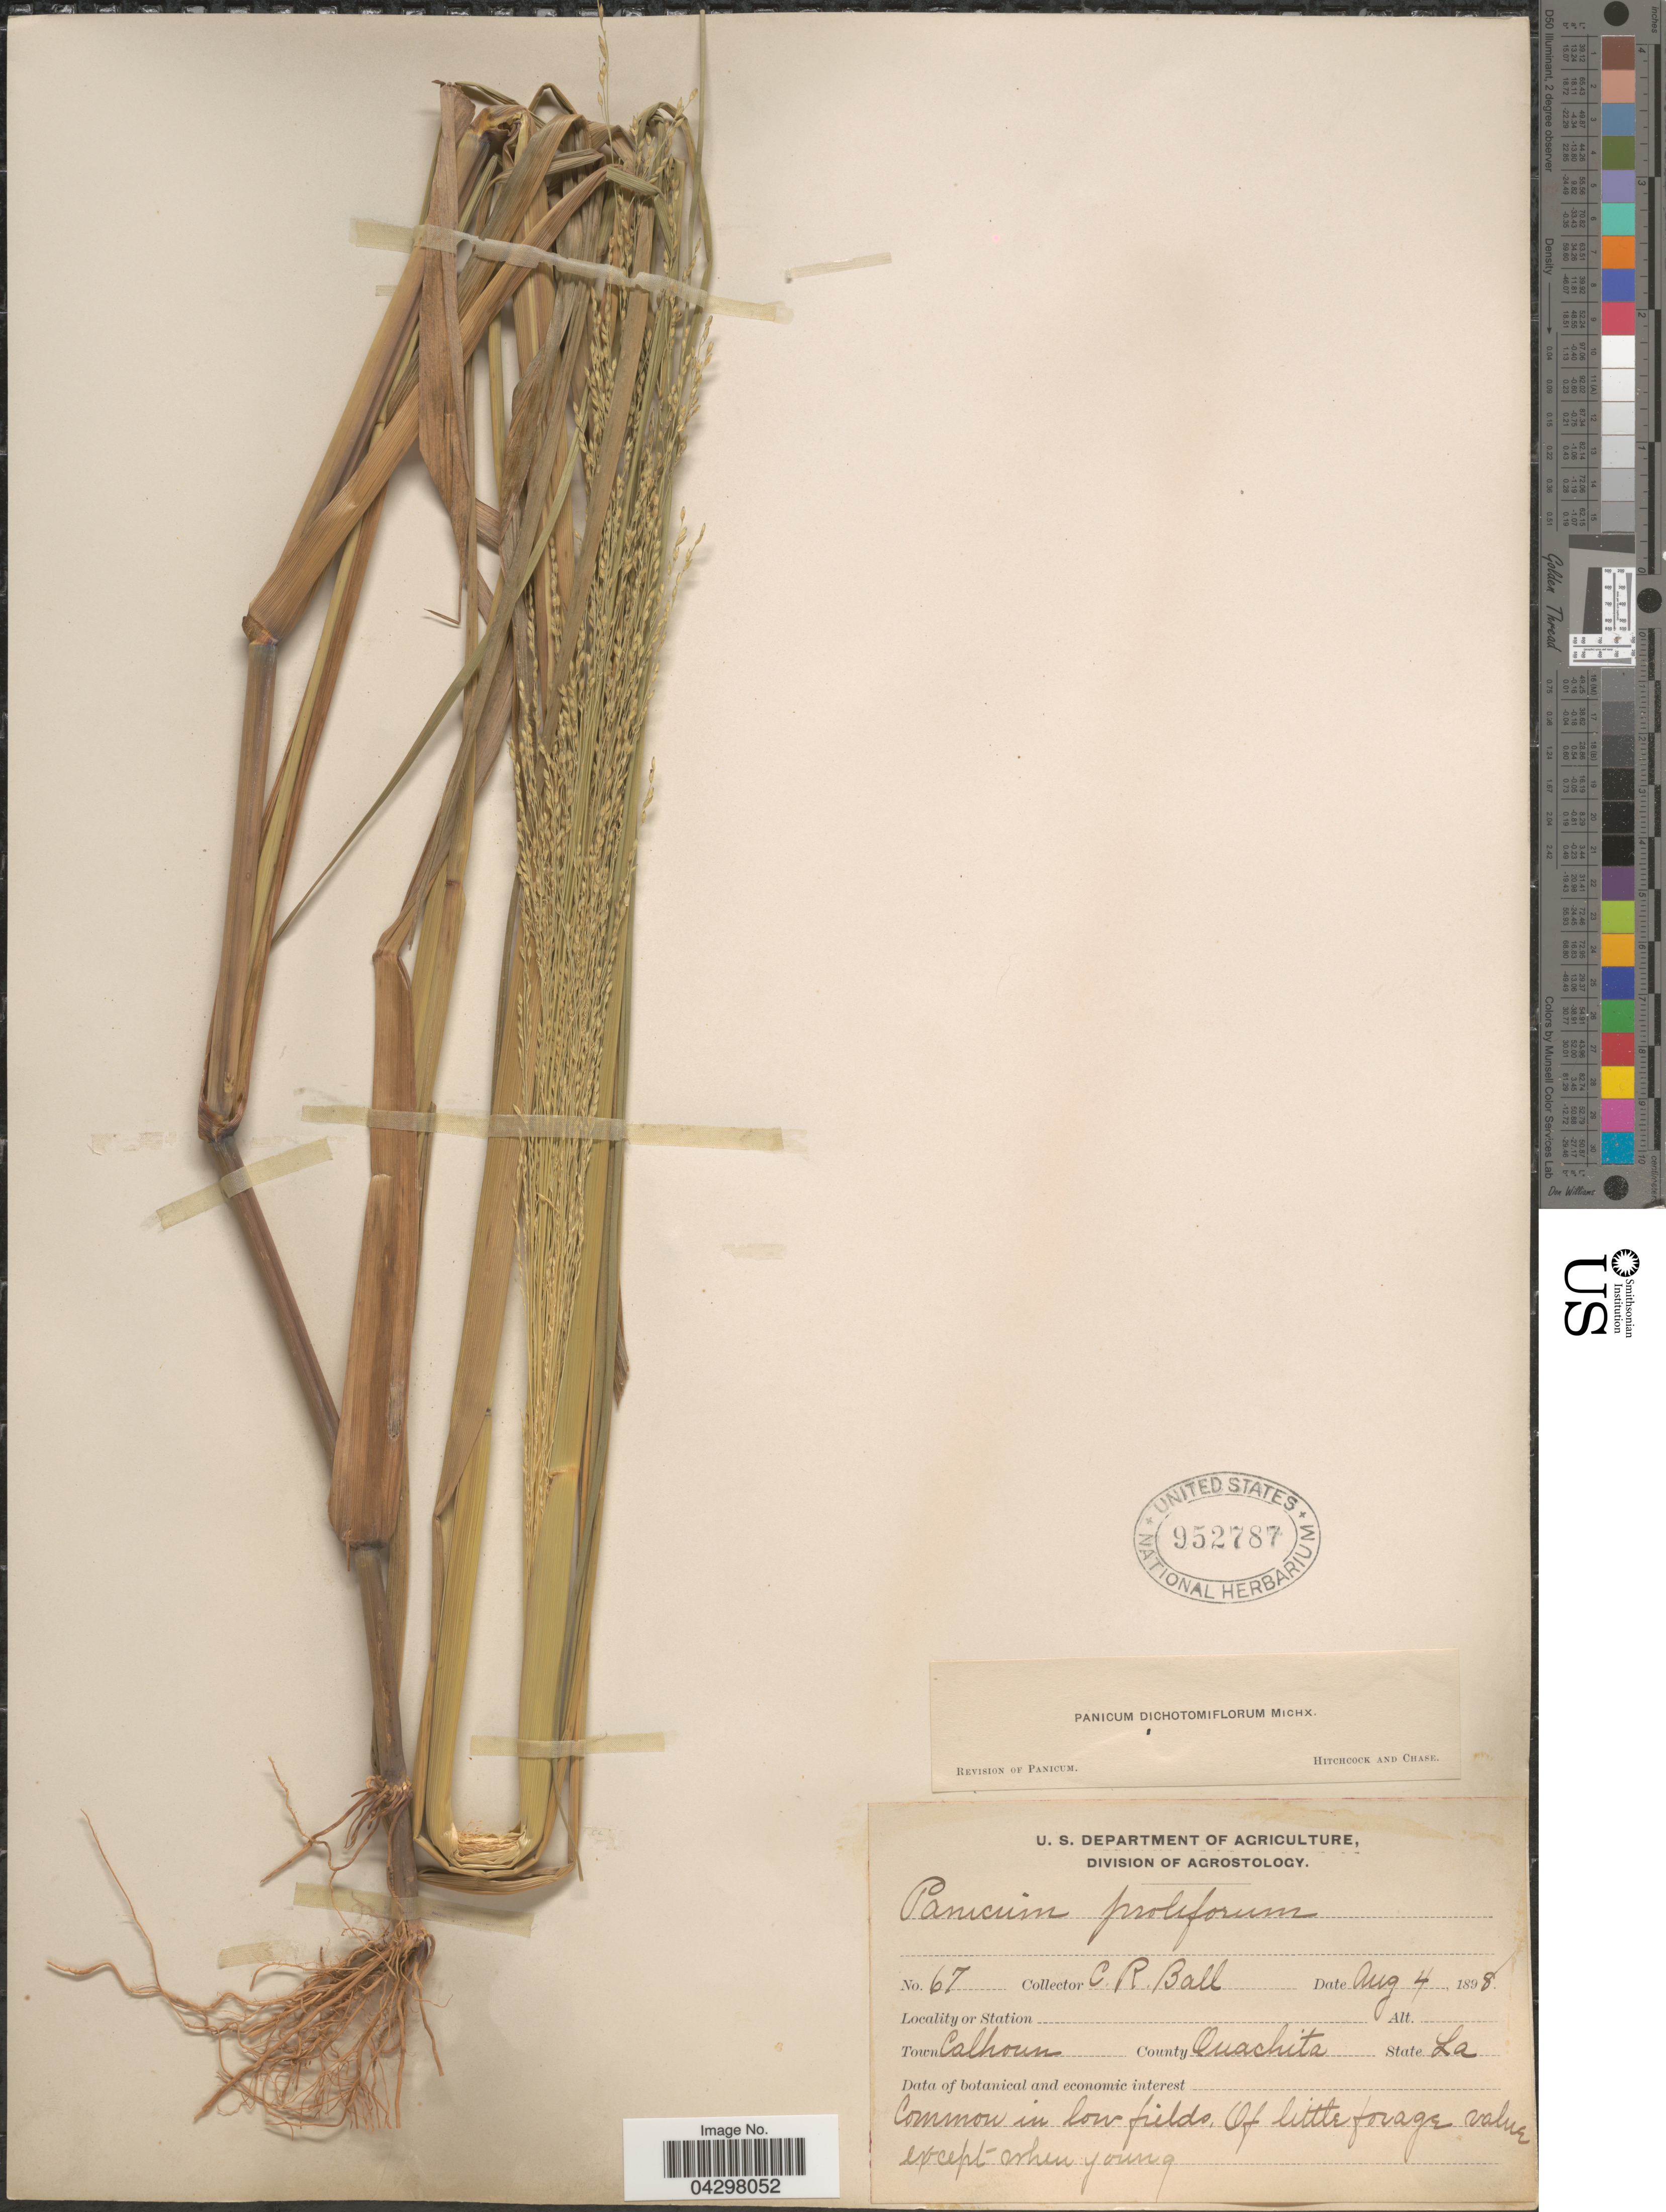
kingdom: Plantae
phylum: Tracheophyta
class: Liliopsida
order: Poales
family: Poaceae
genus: Panicum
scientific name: Panicum dichotomiflorum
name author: Michx.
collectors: C. R. Ball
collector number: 67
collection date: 1898-08-04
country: United States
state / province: Louisiana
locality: Town Calhoun. County Ouachita.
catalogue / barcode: US 952787